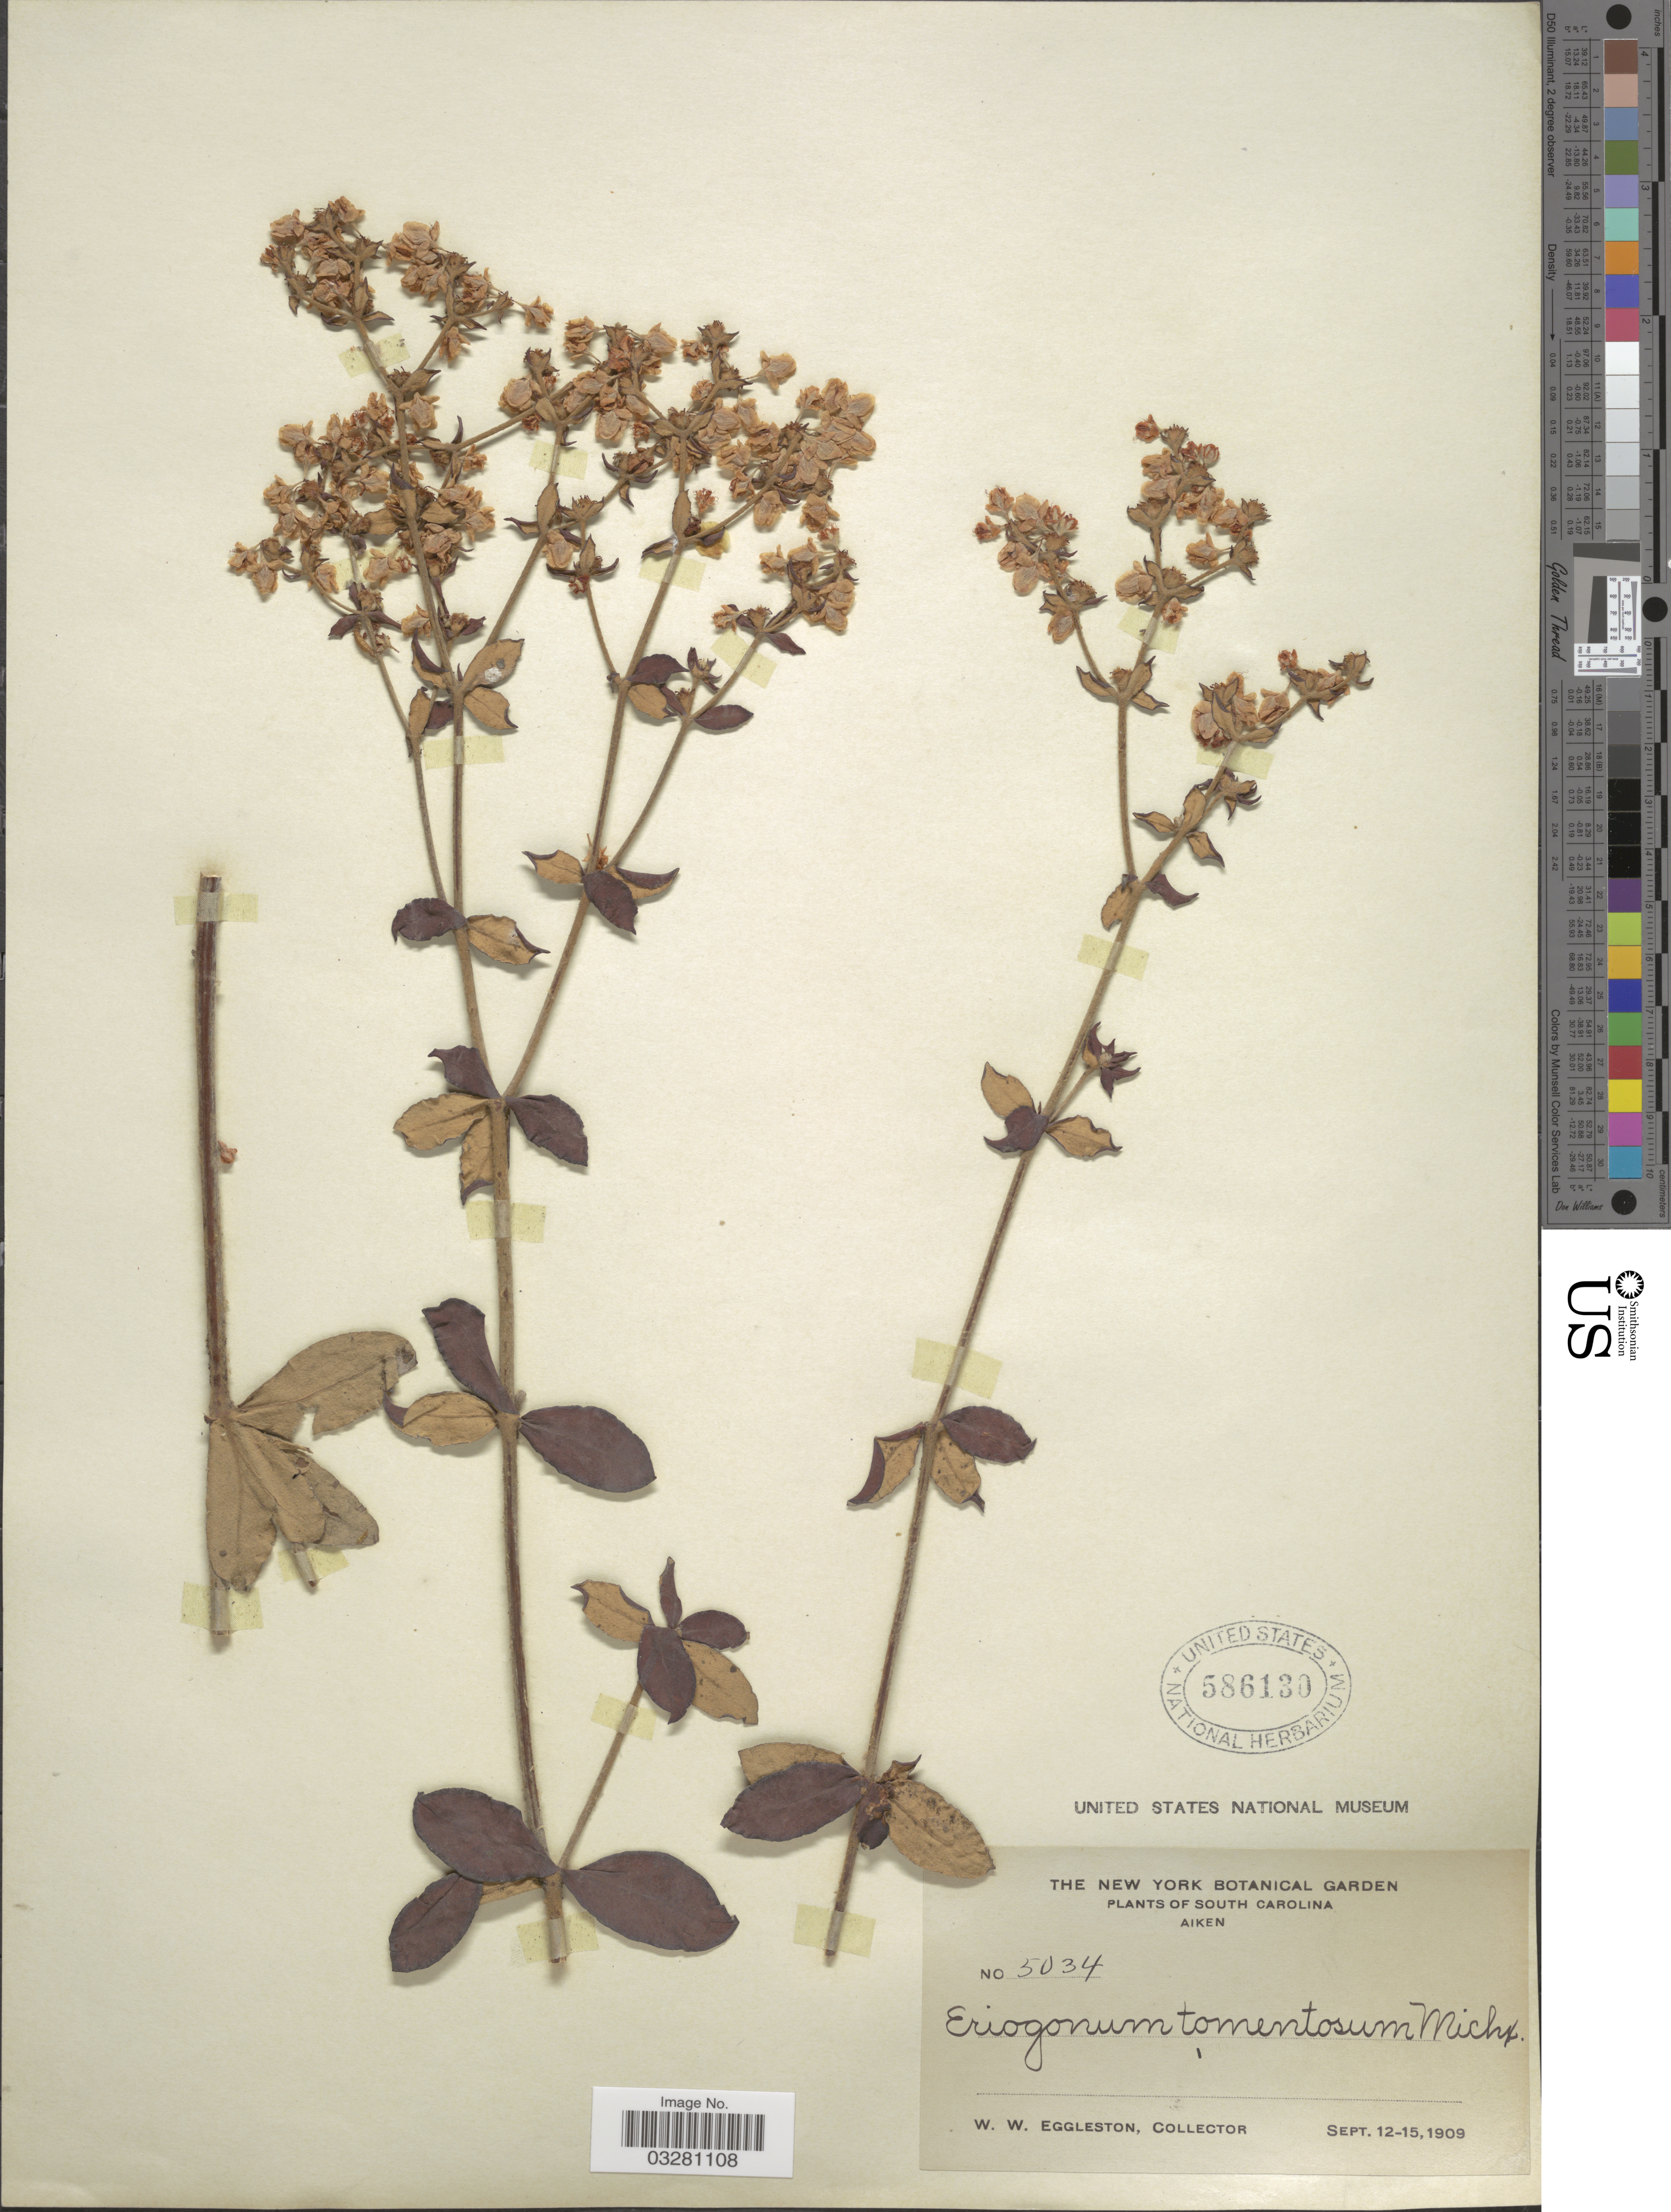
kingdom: Plantae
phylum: Tracheophyta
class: Magnoliopsida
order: Caryophyllales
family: Polygonaceae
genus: Eriogonum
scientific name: Eriogonum tomentosum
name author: Michx.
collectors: W. W. Eggleston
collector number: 5034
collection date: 1909-09-12/1909-09-15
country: United States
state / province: South Carolina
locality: Aiken.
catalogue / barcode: US 586130